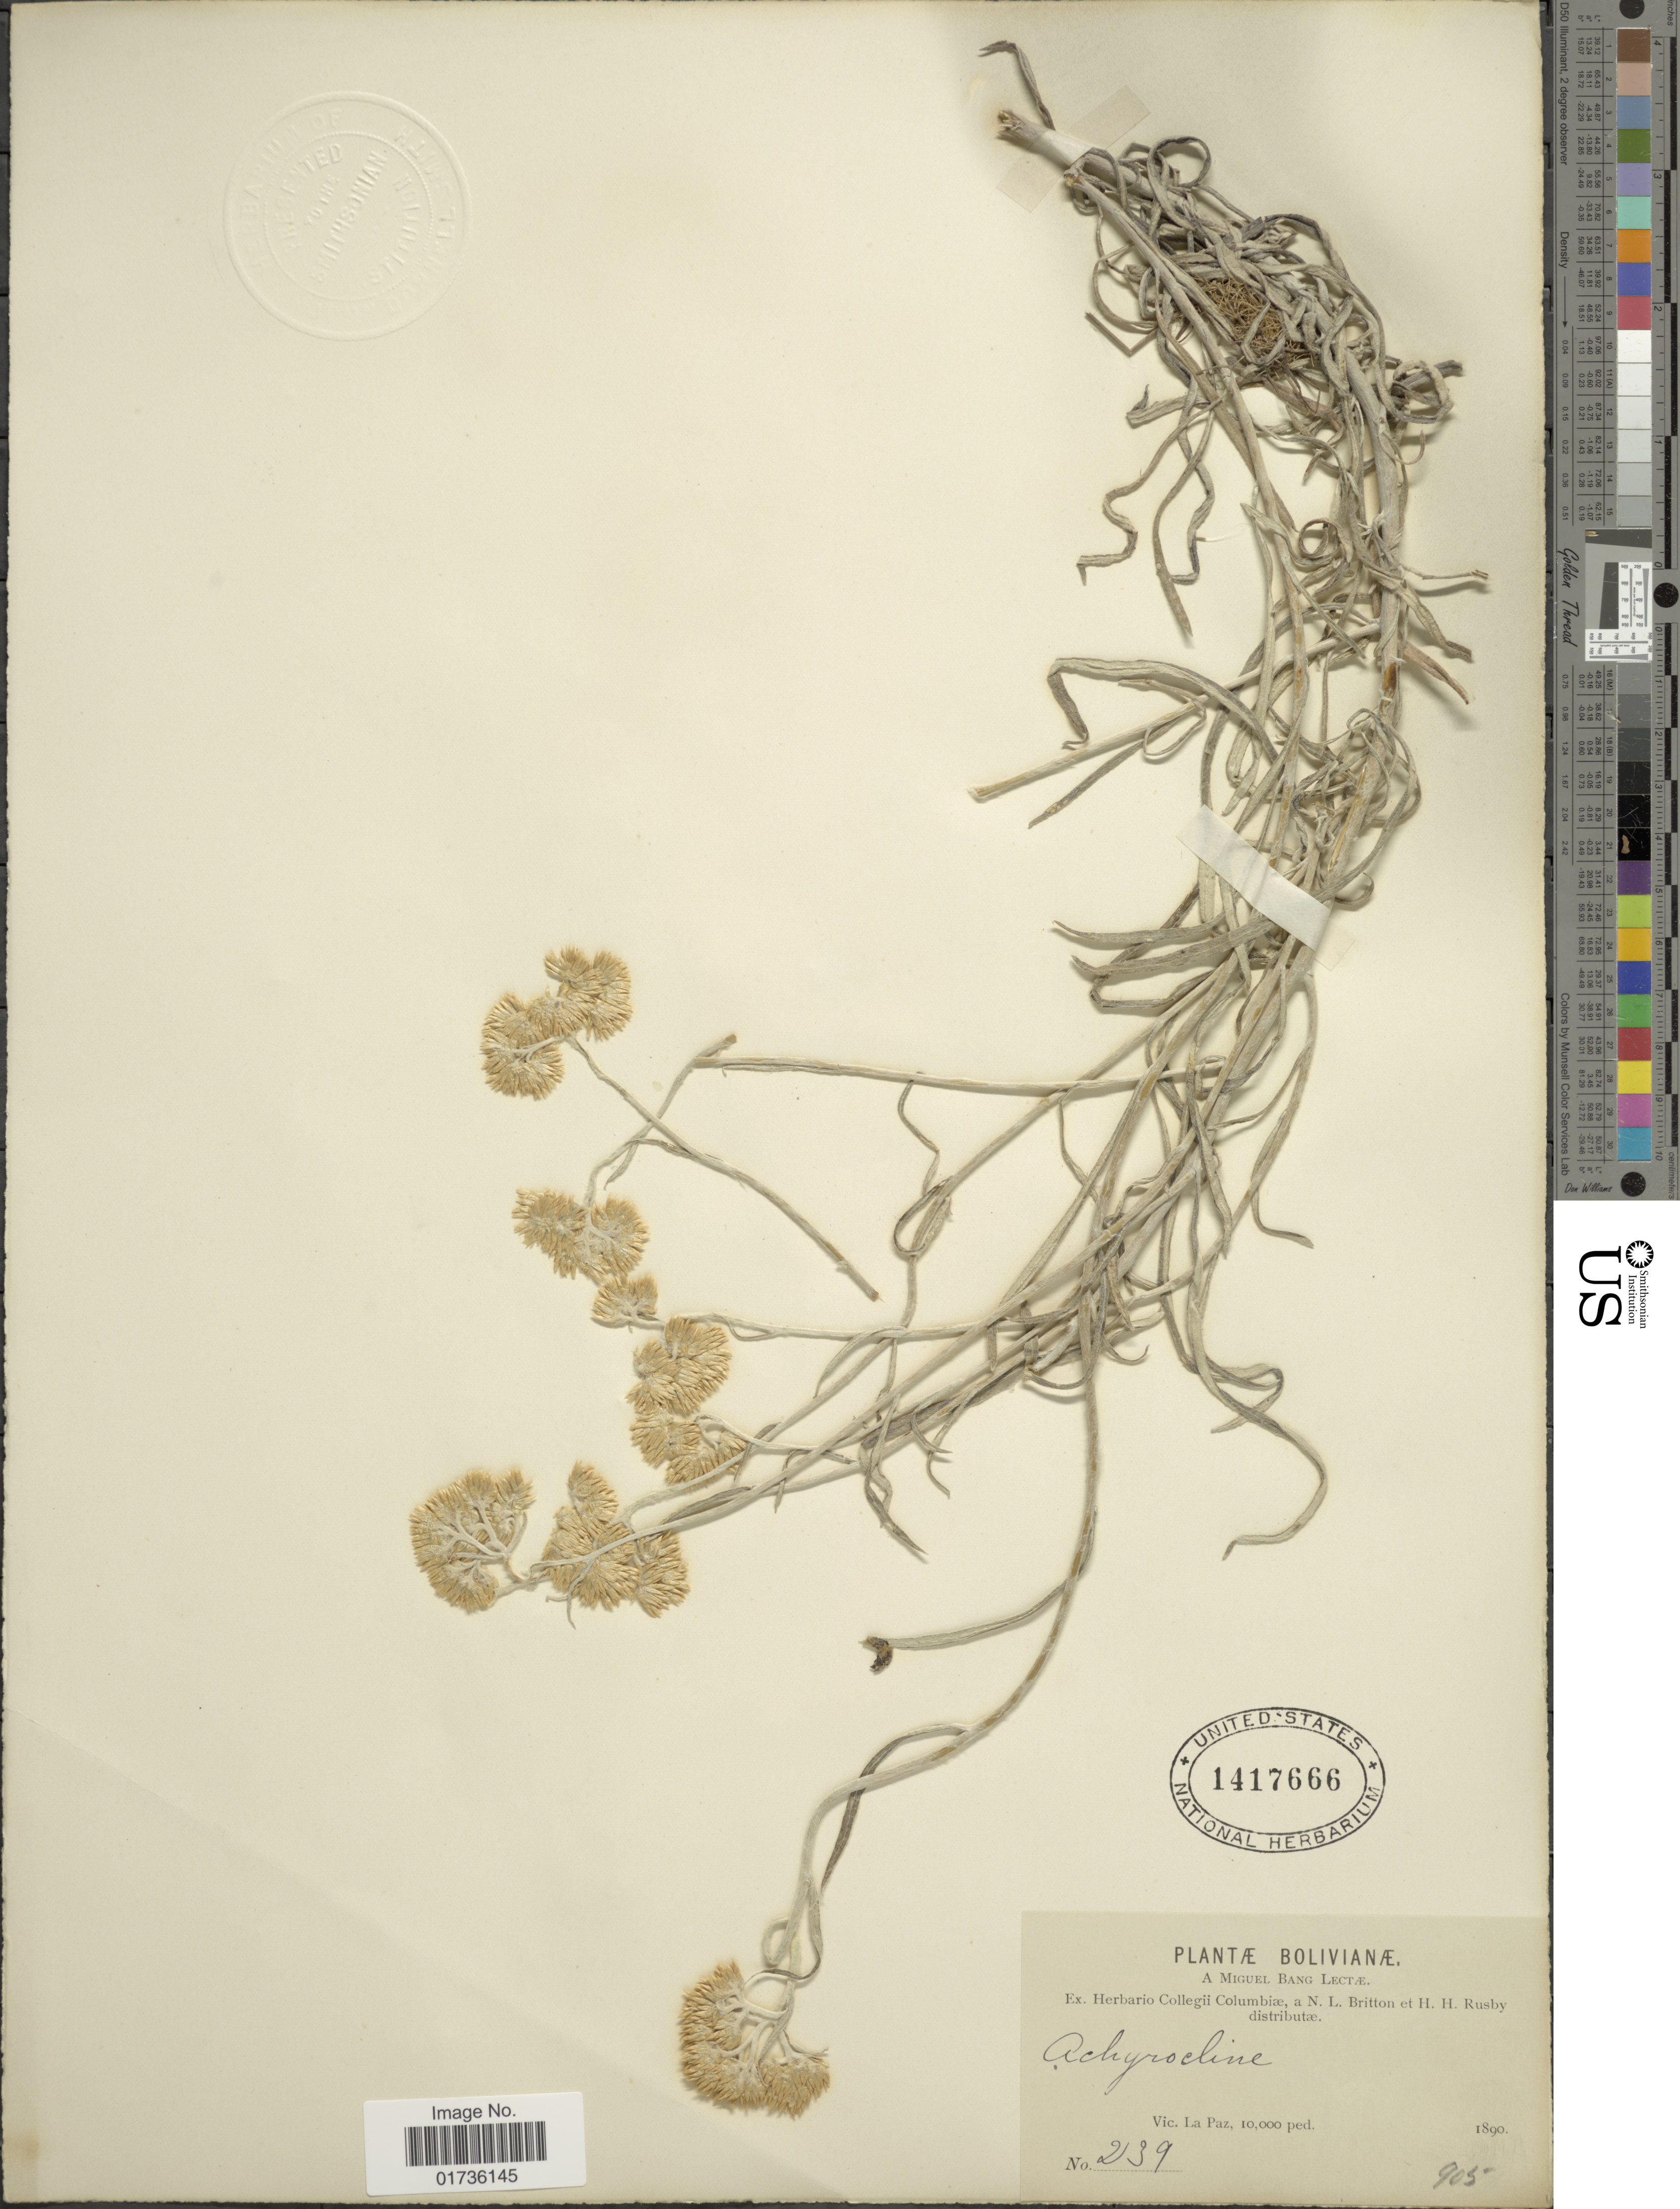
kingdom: Plantae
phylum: Tracheophyta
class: Magnoliopsida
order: Asterales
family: Asteraceae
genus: Achyrocline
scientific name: Achyrocline sp.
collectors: M. Bang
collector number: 239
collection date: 1890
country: Bolivia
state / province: La Paz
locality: Vic La Paz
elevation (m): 3048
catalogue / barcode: US 1417666